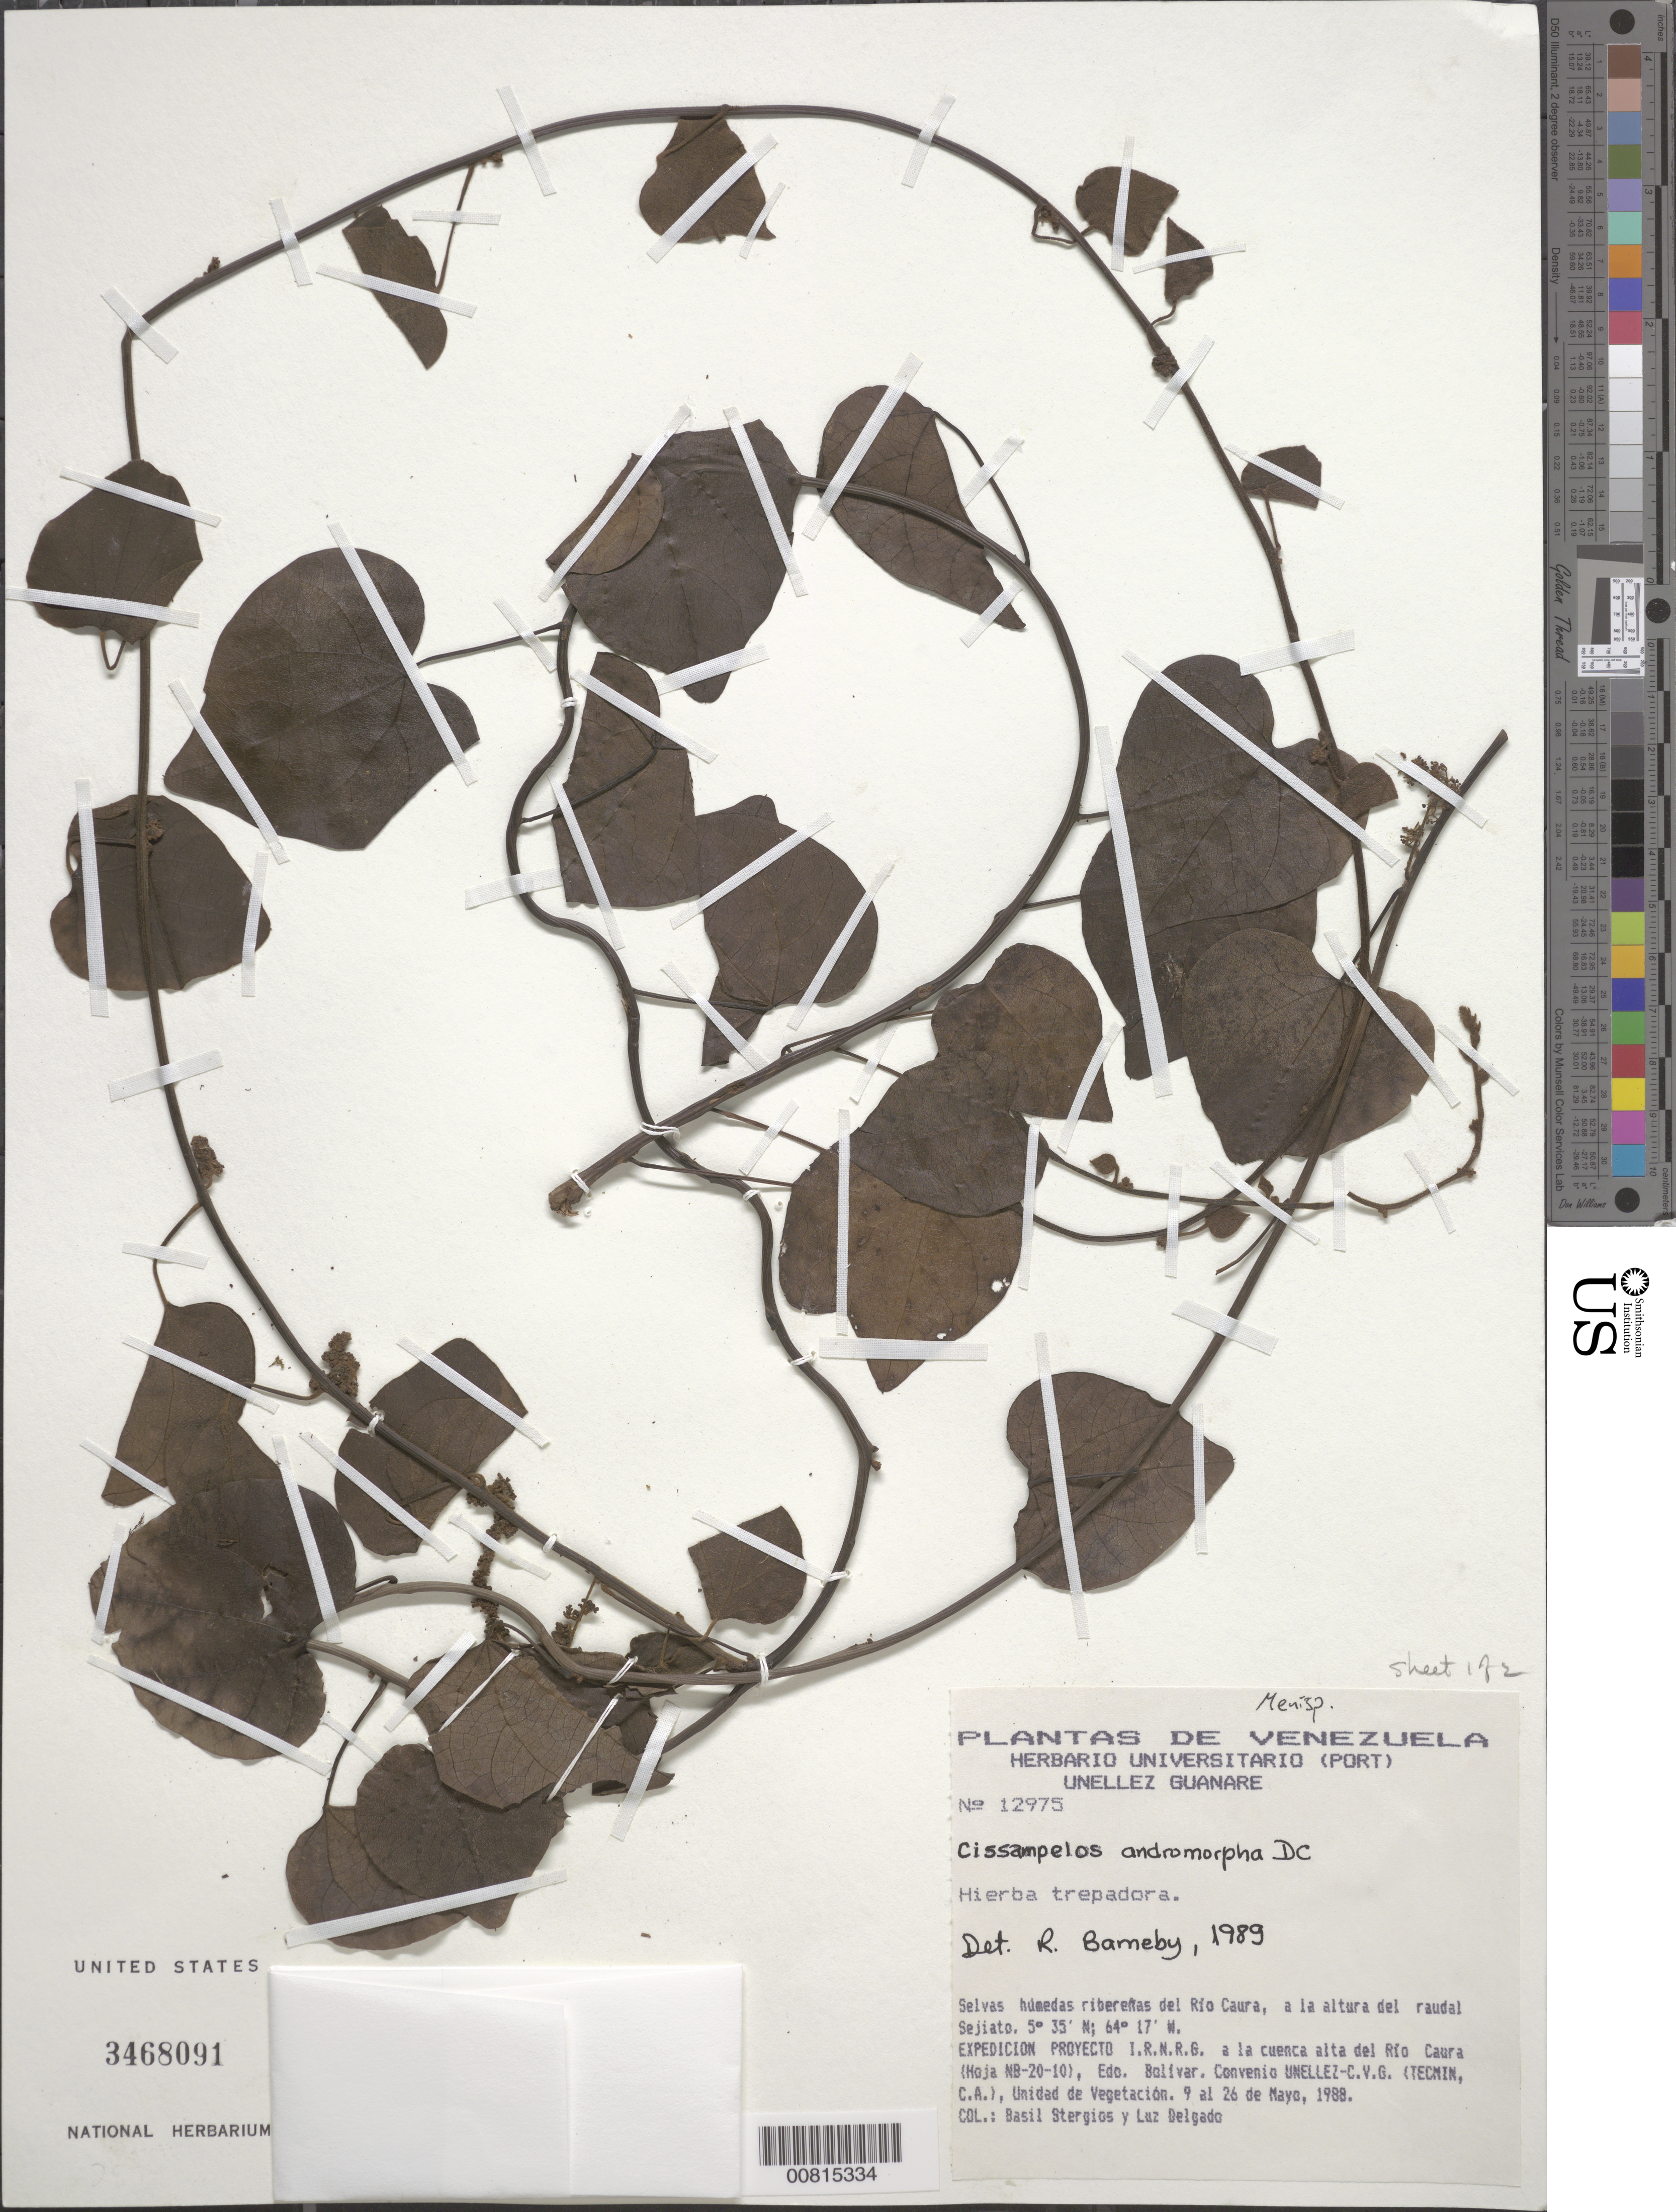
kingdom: Plantae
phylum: Tracheophyta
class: Magnoliopsida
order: Ranunculales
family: Menispermaceae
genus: Cissampelos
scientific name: Cissampelos andromorpha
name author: DC.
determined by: Barneby, Rupert C., (NY)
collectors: B. G. Stergios & L. Delgado V.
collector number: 12975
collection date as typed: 9-May-88 to 26-May-88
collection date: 1988-05-09/1988-05-26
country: Venezuela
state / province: Bolívar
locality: Río Caura, raudal Sejiato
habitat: Selvas húmedas ribereñas del río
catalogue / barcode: US 3468091